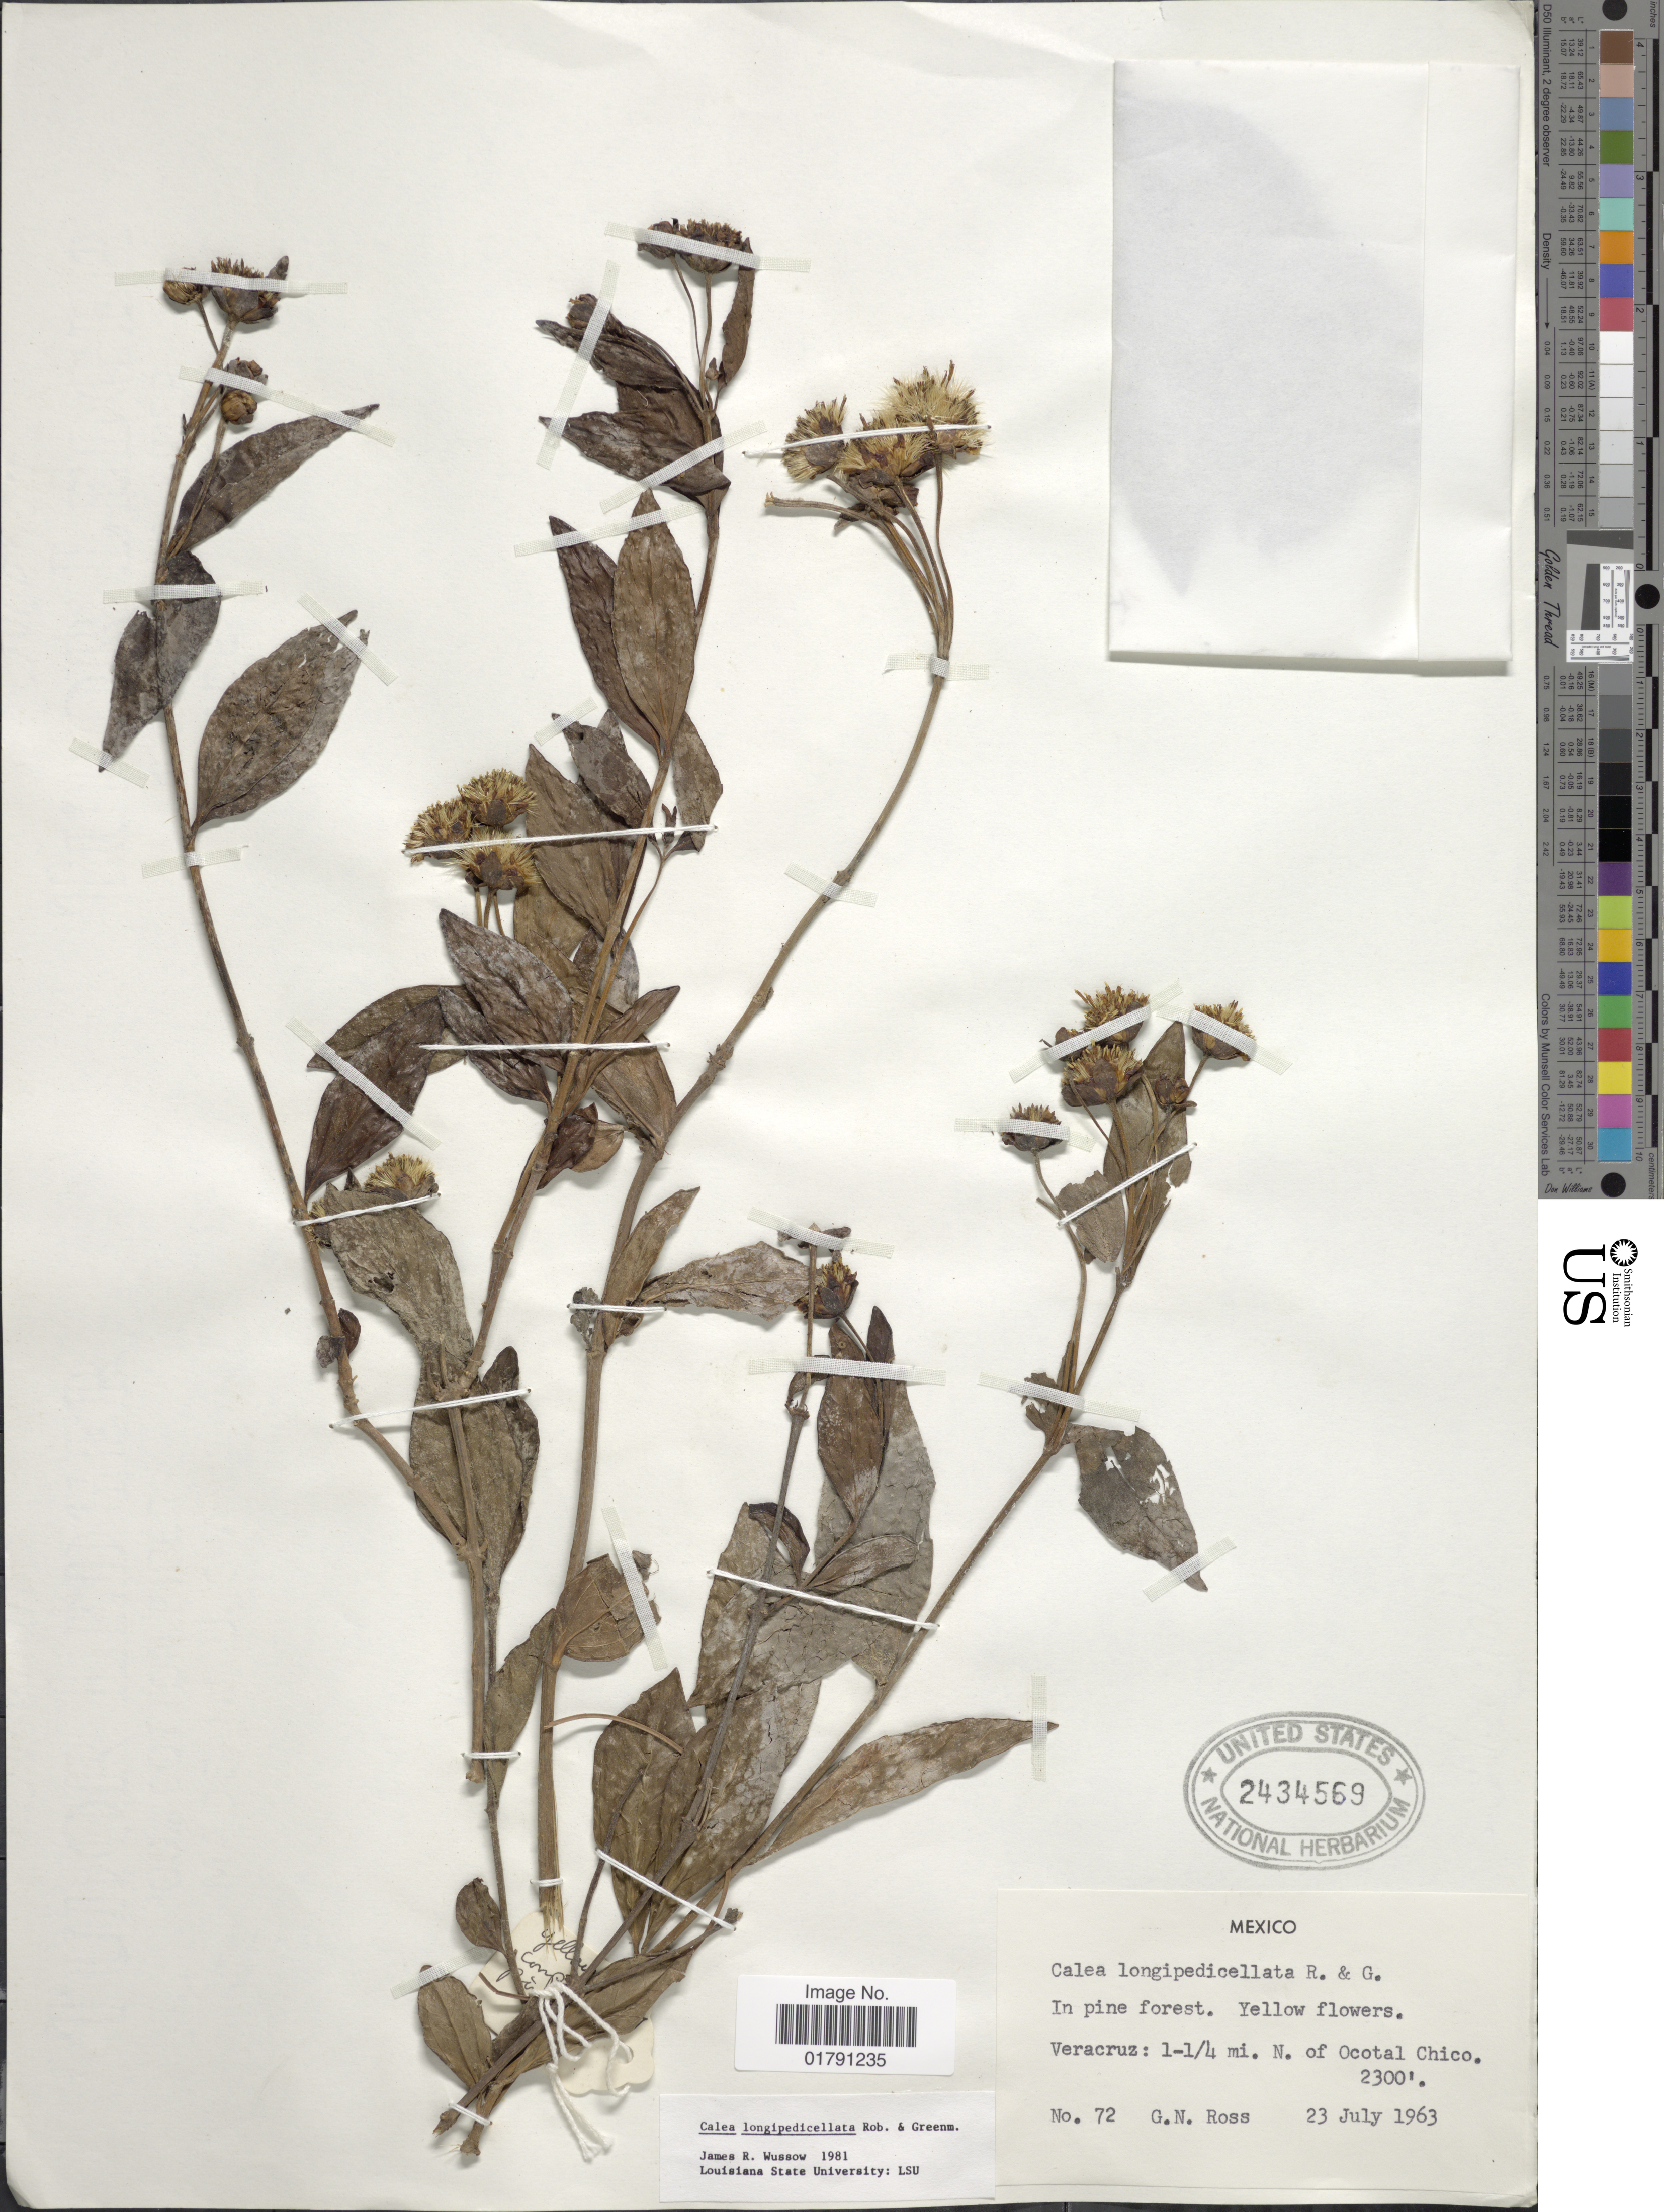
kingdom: Plantae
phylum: Tracheophyta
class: Magnoliopsida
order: Asterales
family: Asteraceae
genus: Calea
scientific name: Calea longipedicellata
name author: B.L. Rob. & Greenm.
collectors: G. N. Ross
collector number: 72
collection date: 1963-07-23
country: Mexico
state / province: Veracruz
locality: Veracruz, 1-1/4 mi. N of Ocotal Chico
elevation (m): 701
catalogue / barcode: US 2434569